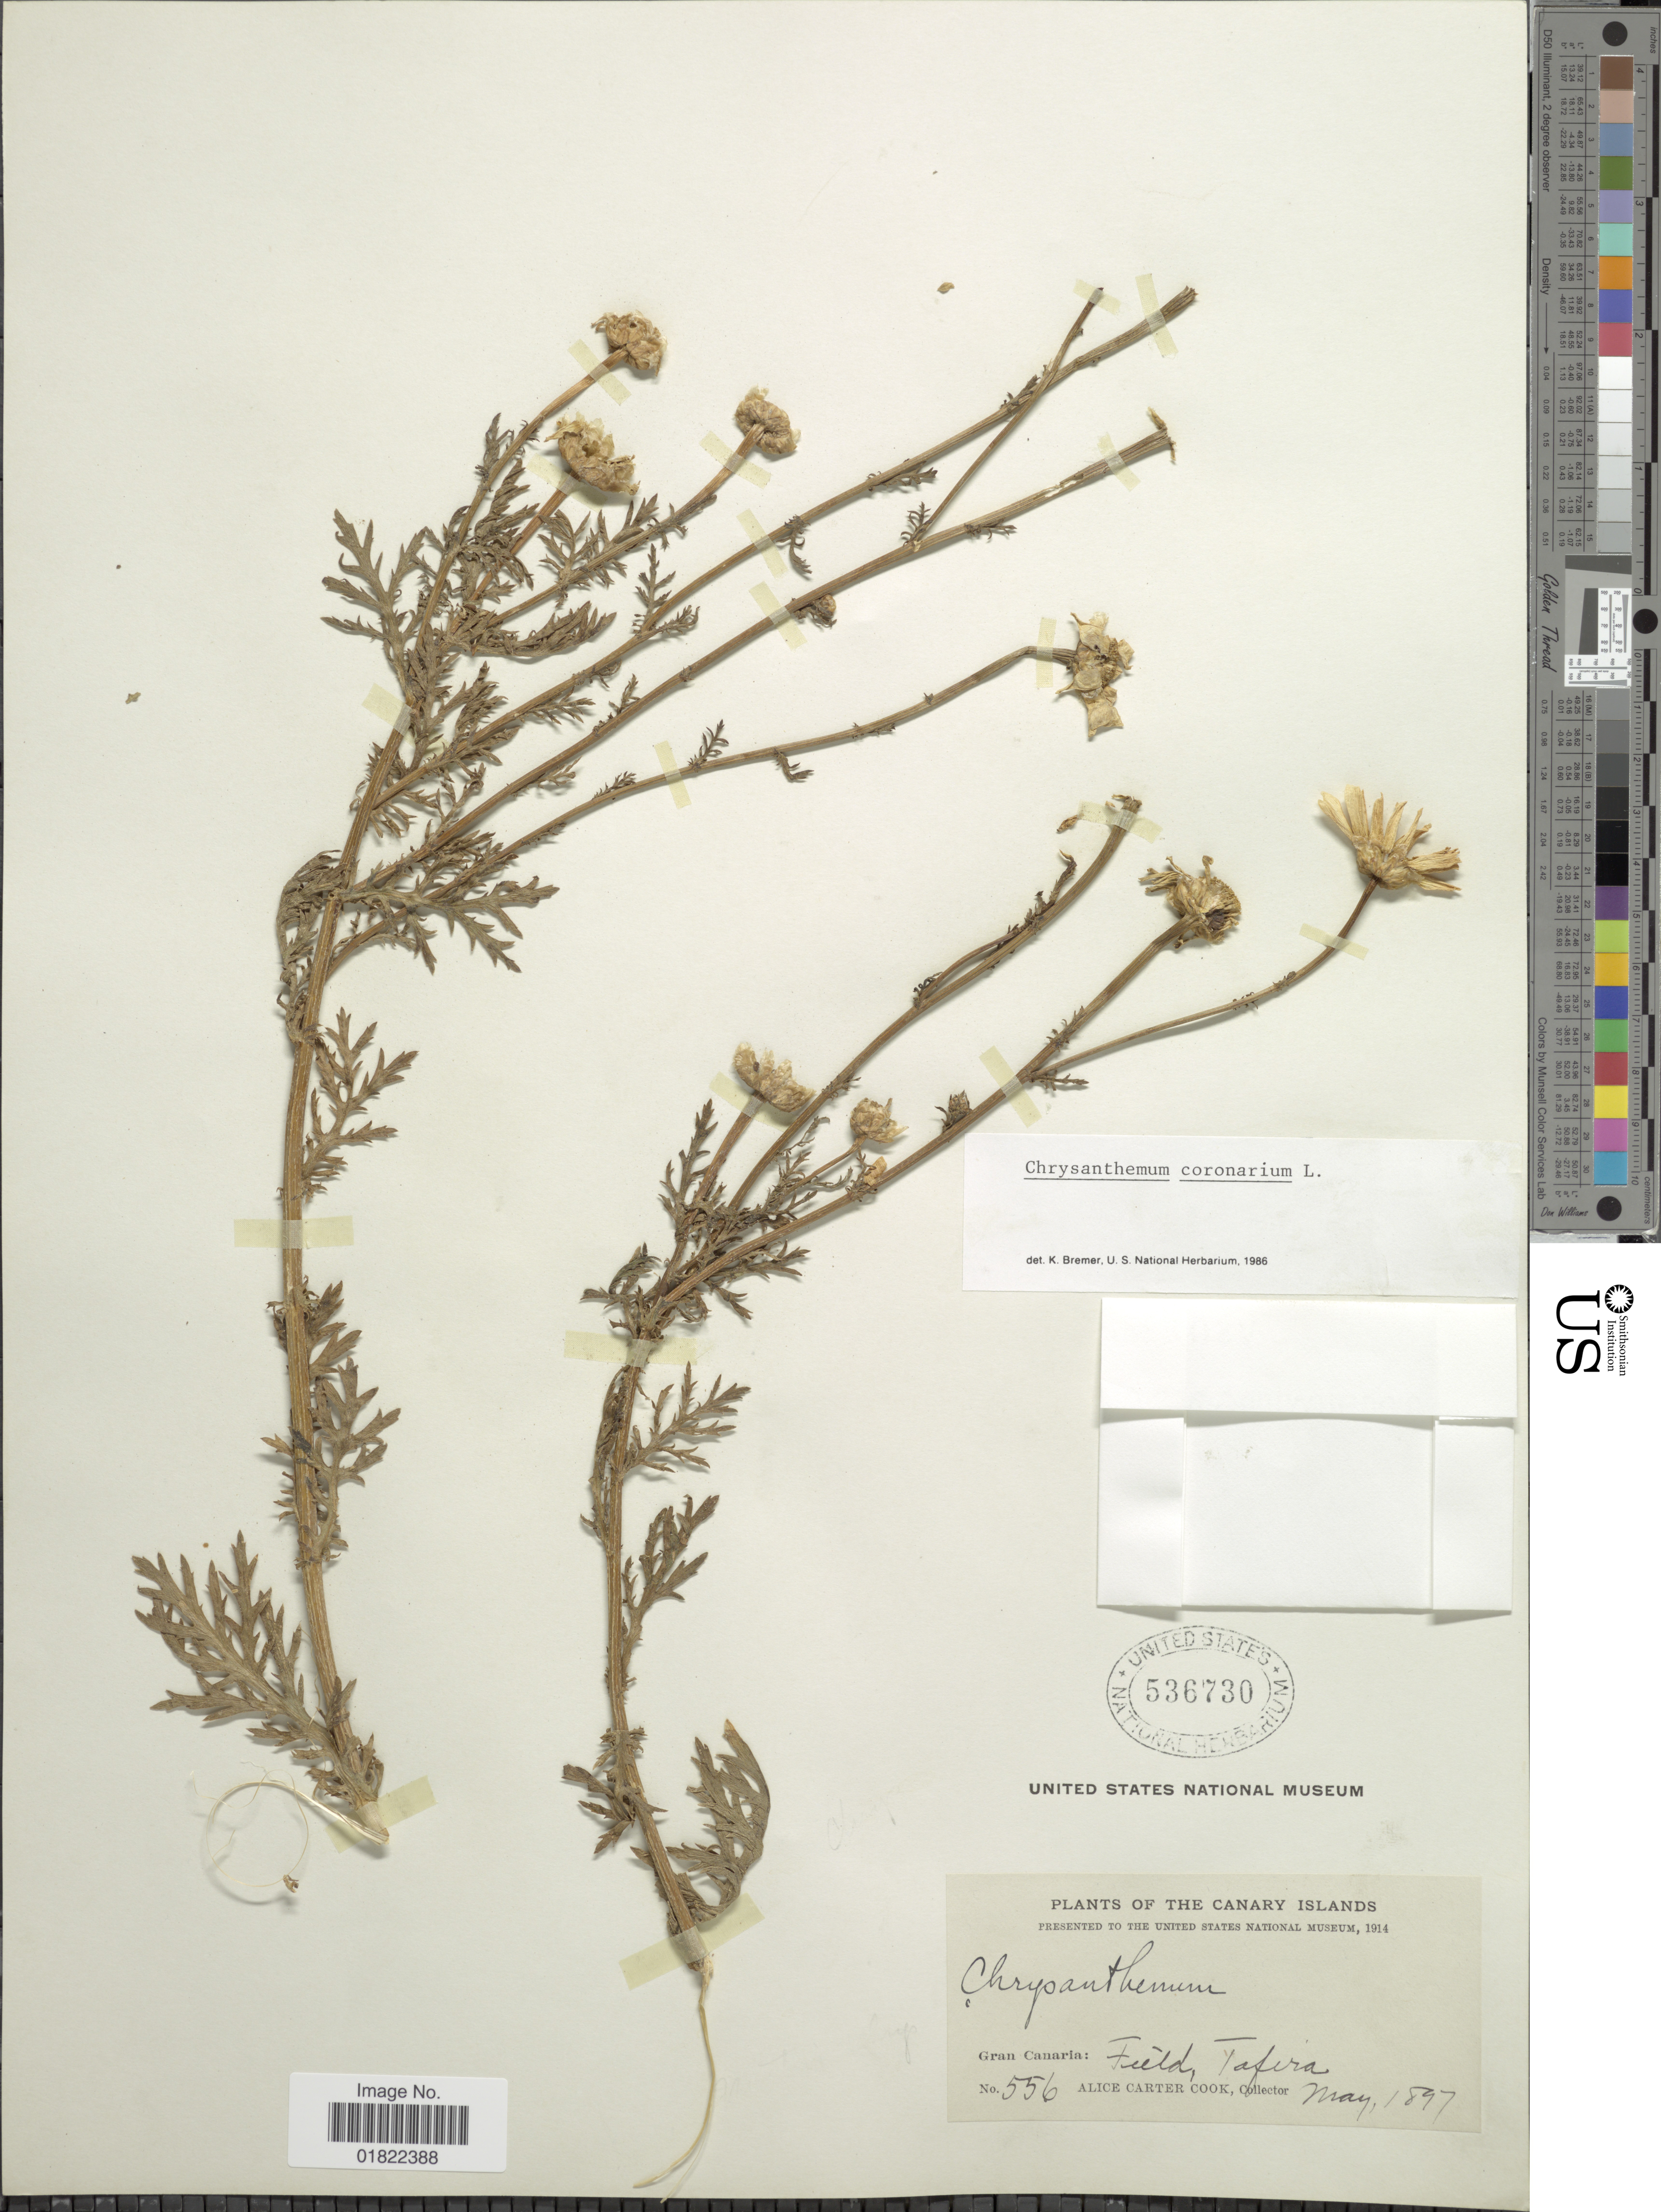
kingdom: Plantae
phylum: Tracheophyta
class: Magnoliopsida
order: Asterales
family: Asteraceae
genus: Chrysanthemum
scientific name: Chrysanthemum coronarium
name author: L.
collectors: Alice C. Cook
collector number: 556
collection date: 1897-05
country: Spain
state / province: Canarias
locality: The Canary Islands, Gran Canaria: Field, Tafera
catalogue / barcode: US 536730